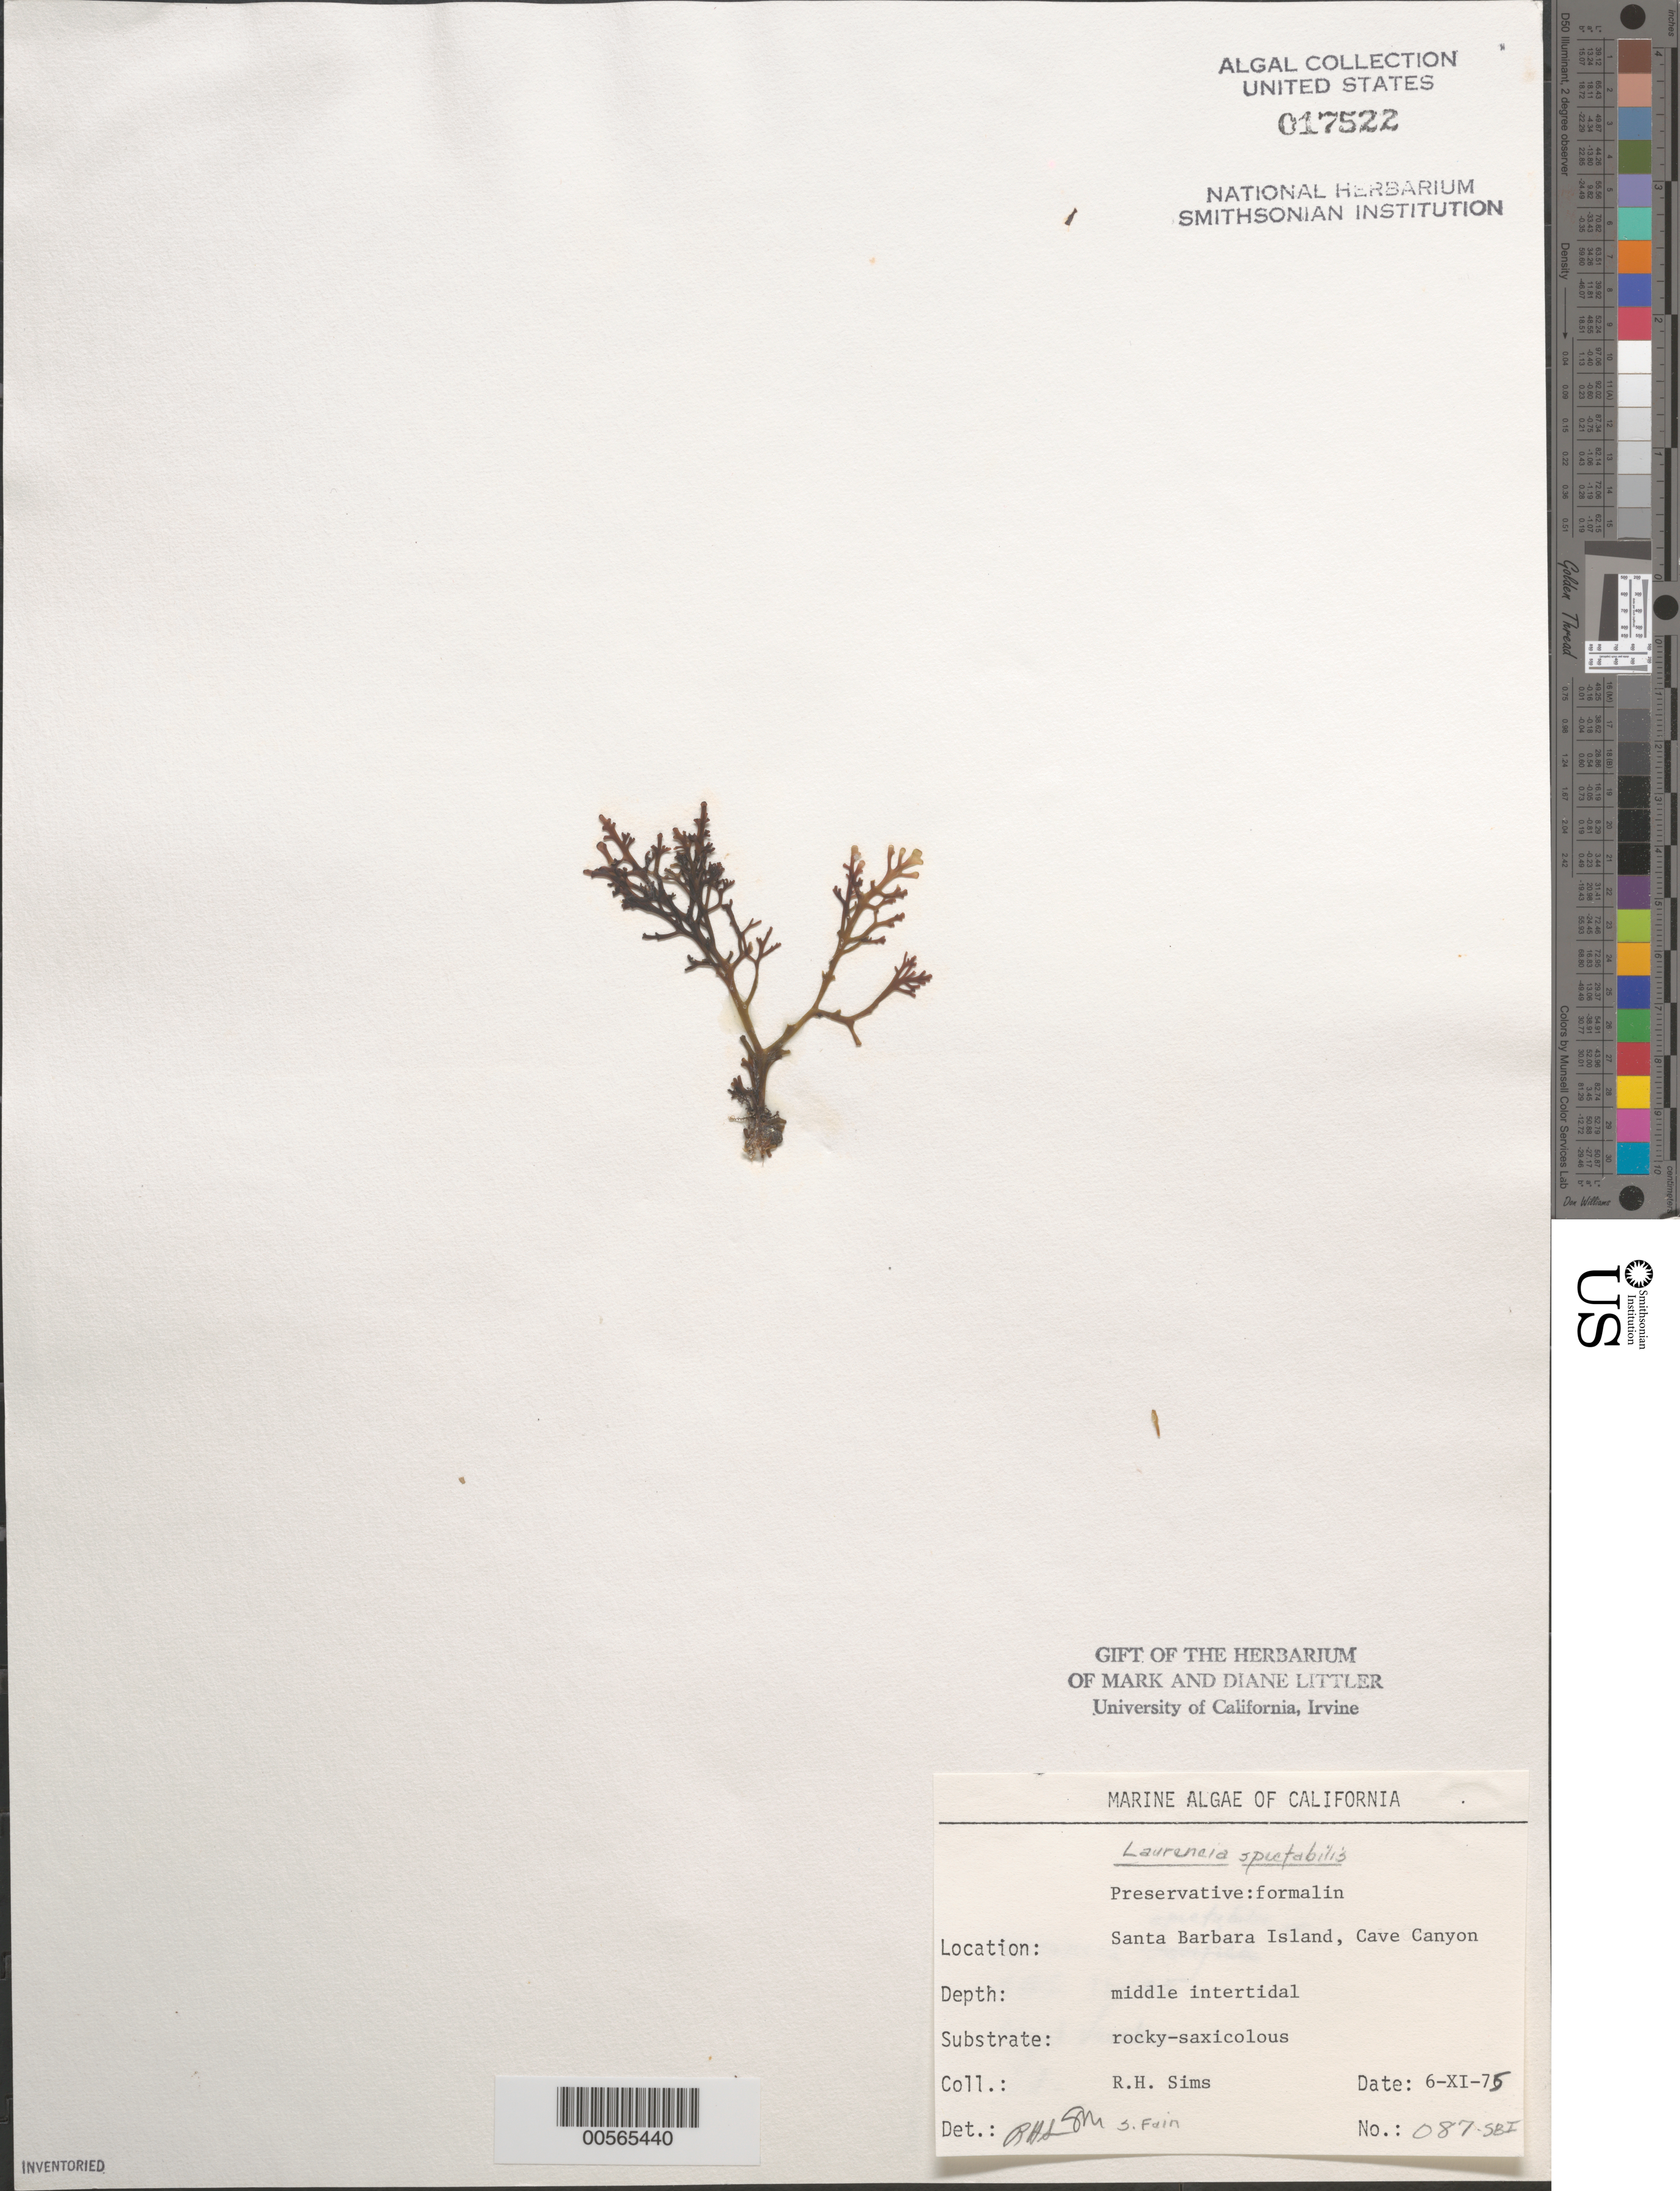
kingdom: Plantae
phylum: Rhodophyta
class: Florideophyceae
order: Ceramiales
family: Rhodomelaceae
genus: Osmundea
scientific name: Osmundea spectabilis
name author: (Postels & Rupr.) K.W. Nam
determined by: Algae name updating Project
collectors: R. H. Sims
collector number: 087-SBI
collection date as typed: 06 Sep 1975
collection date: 1975-09-06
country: United States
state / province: California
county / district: Santa Barbara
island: Santa Barbara Island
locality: Cave Canyon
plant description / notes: BLM-SOCALBIGHT Rocky Intertidal Survey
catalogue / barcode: US 17522